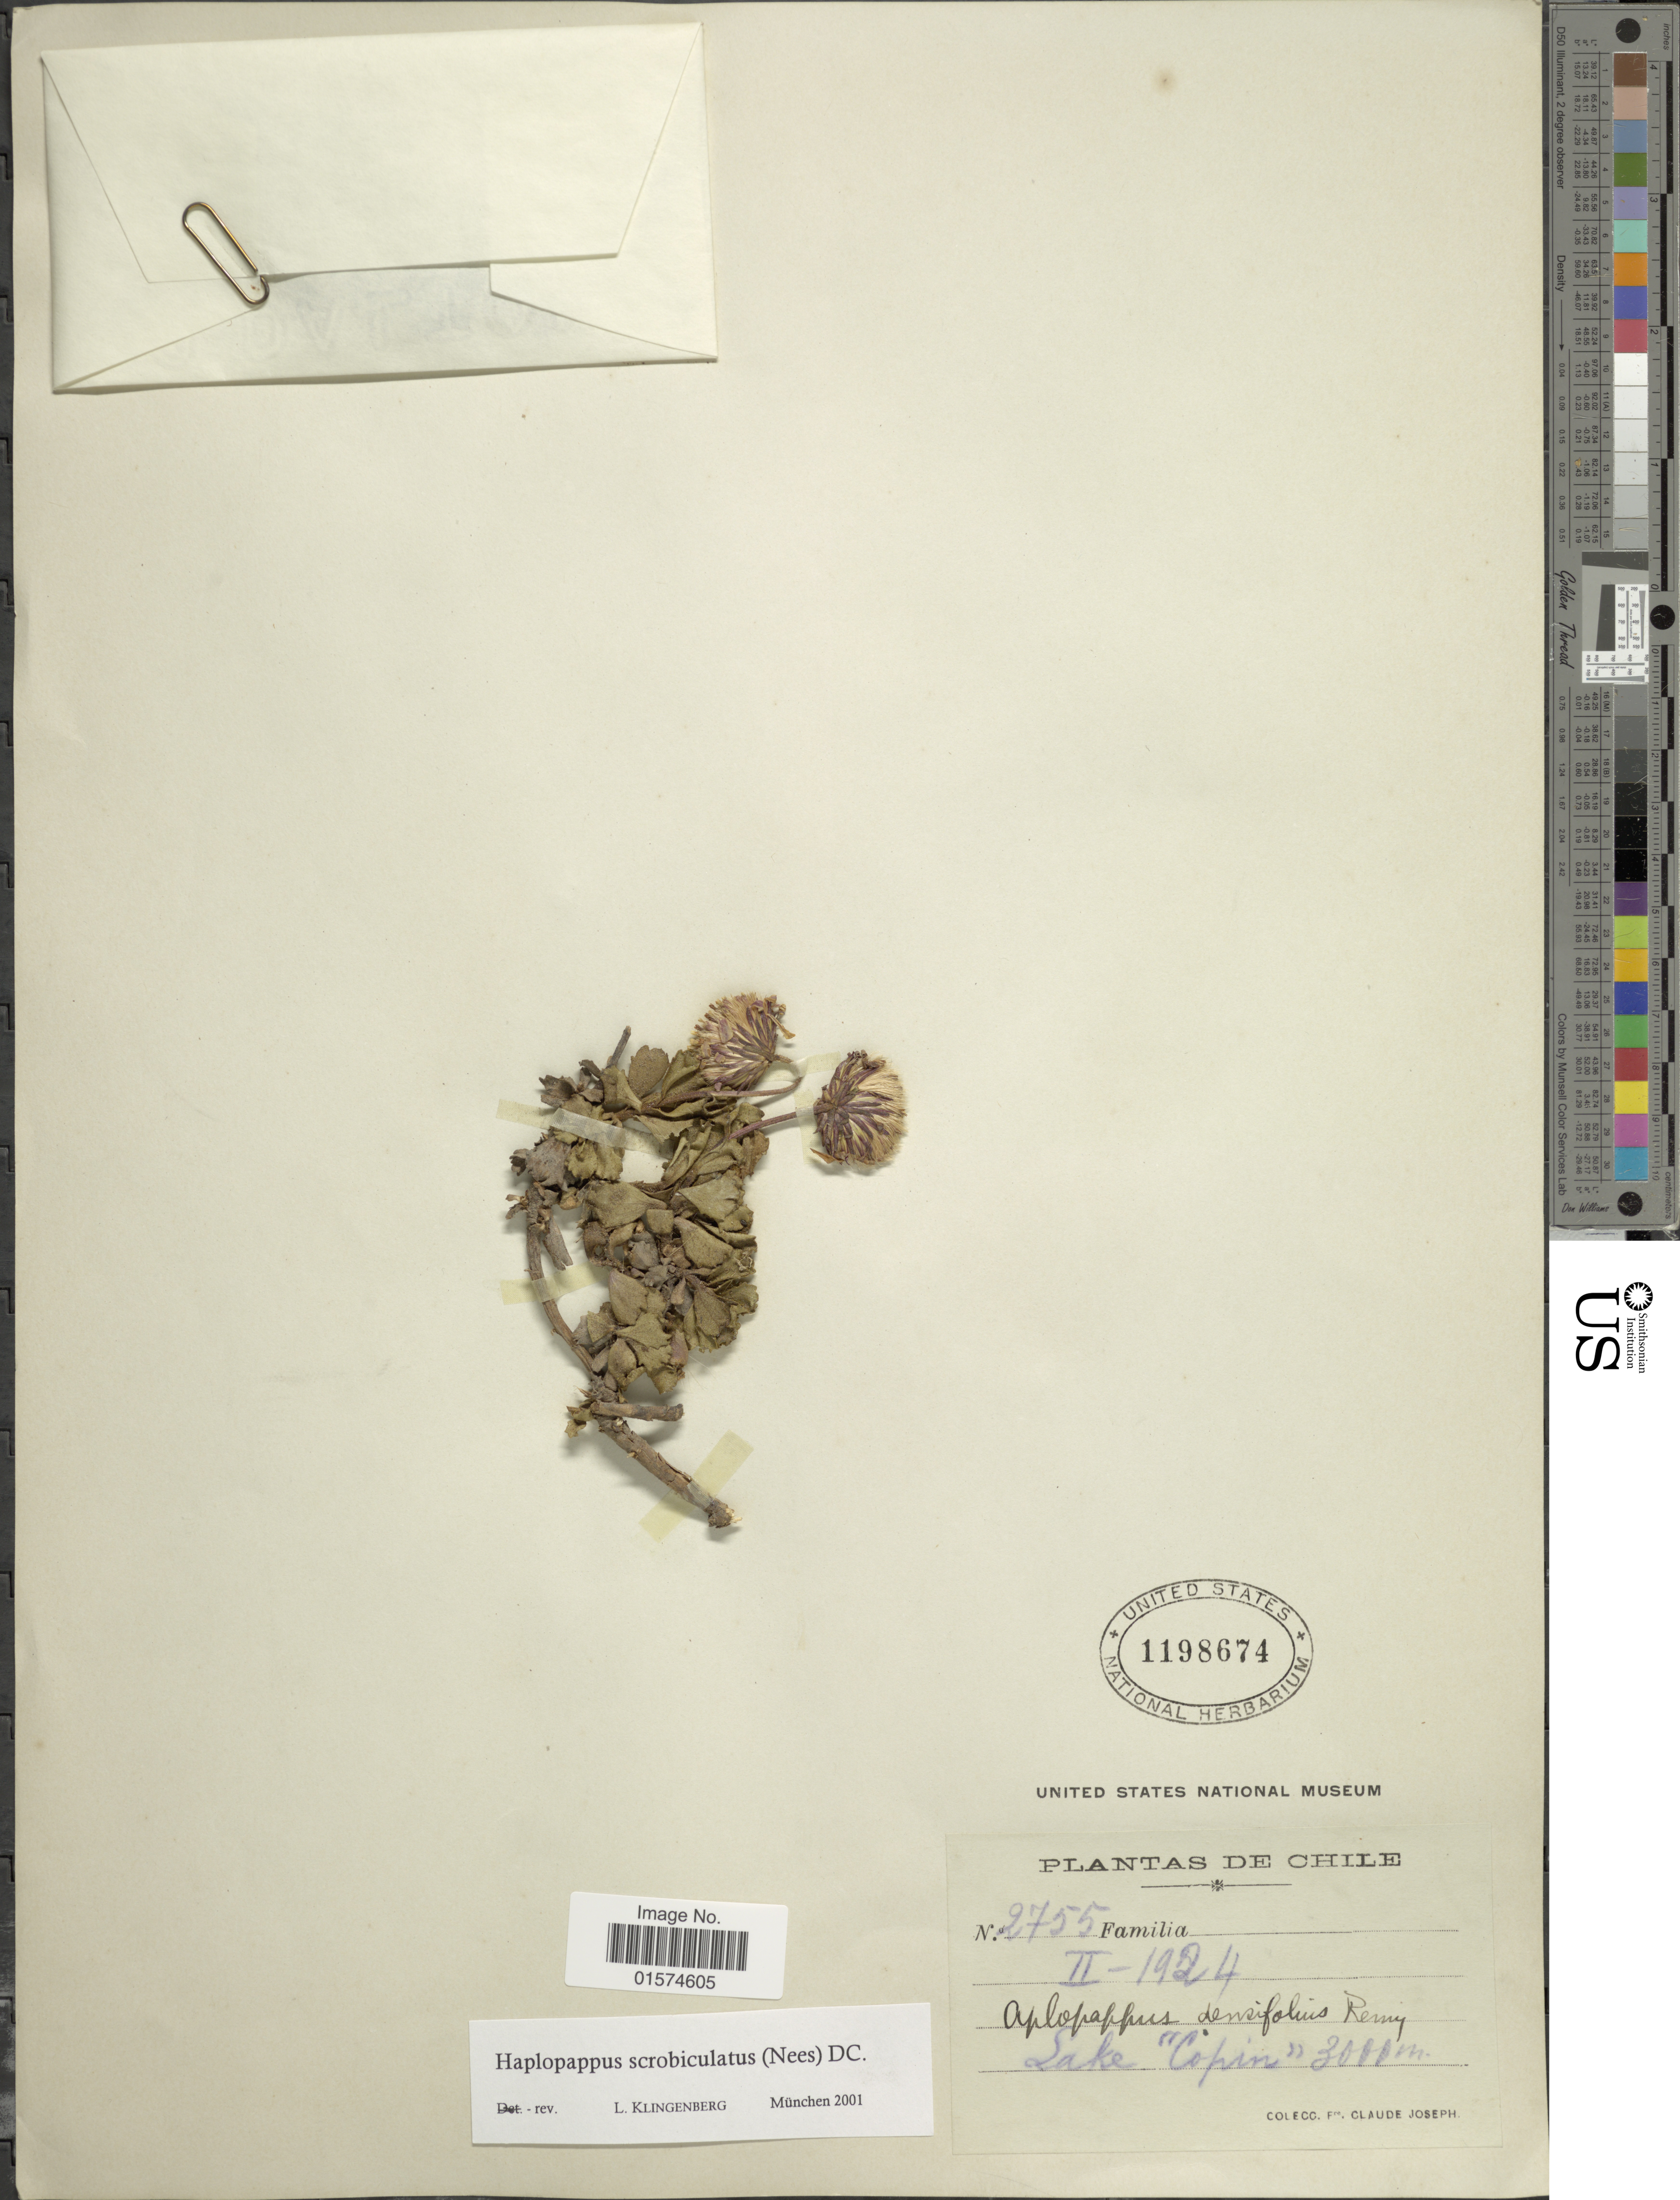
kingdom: Plantae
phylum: Tracheophyta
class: Magnoliopsida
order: Asterales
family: Asteraceae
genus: Haplopappus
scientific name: Haplopappus scrobiculatus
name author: (Nees) DC.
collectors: Frere Claude Joseph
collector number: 2755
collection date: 1924-02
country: Chile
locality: Lake "Coping"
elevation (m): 3000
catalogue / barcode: US 1198674